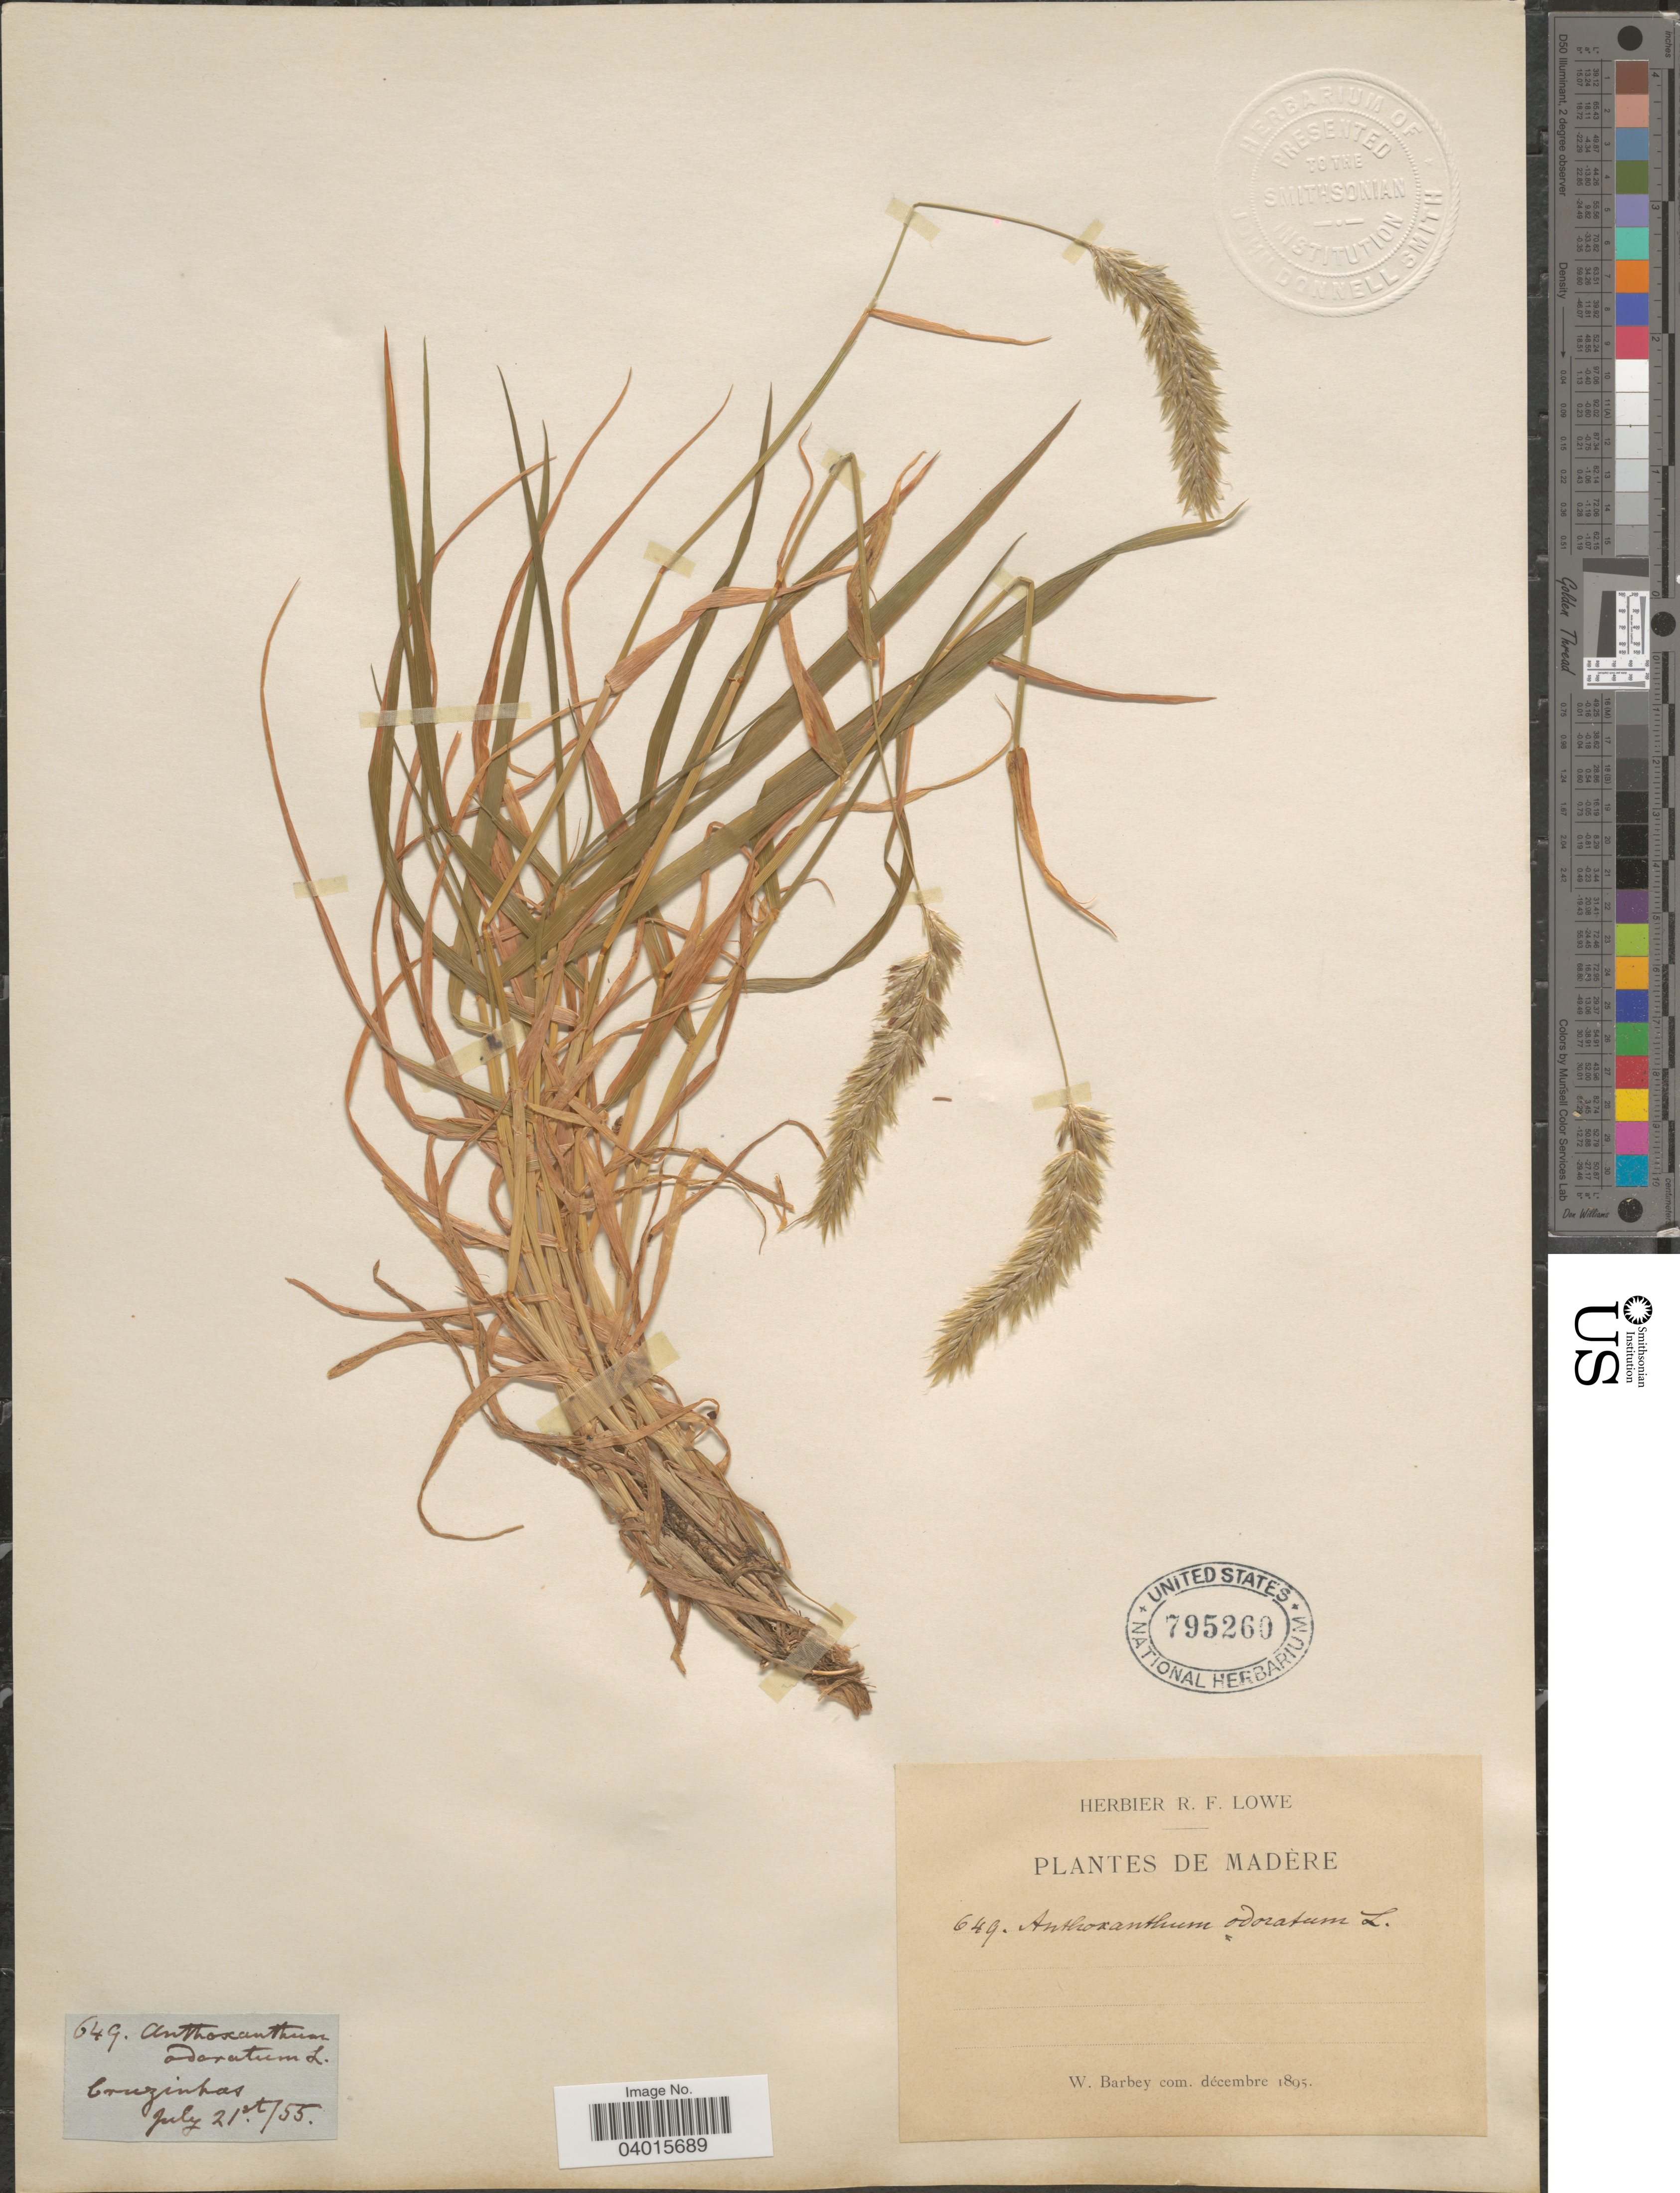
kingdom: Plantae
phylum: Tracheophyta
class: Liliopsida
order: Poales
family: Poaceae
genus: Anthoxanthum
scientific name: Anthoxanthum odoratum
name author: L.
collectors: W. Barbey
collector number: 649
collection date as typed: Transcribed d/m/y: 21/7/55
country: Portugal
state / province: Madeira (Aut. Reg.)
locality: Madère. Cruzinhas.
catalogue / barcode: US 795260